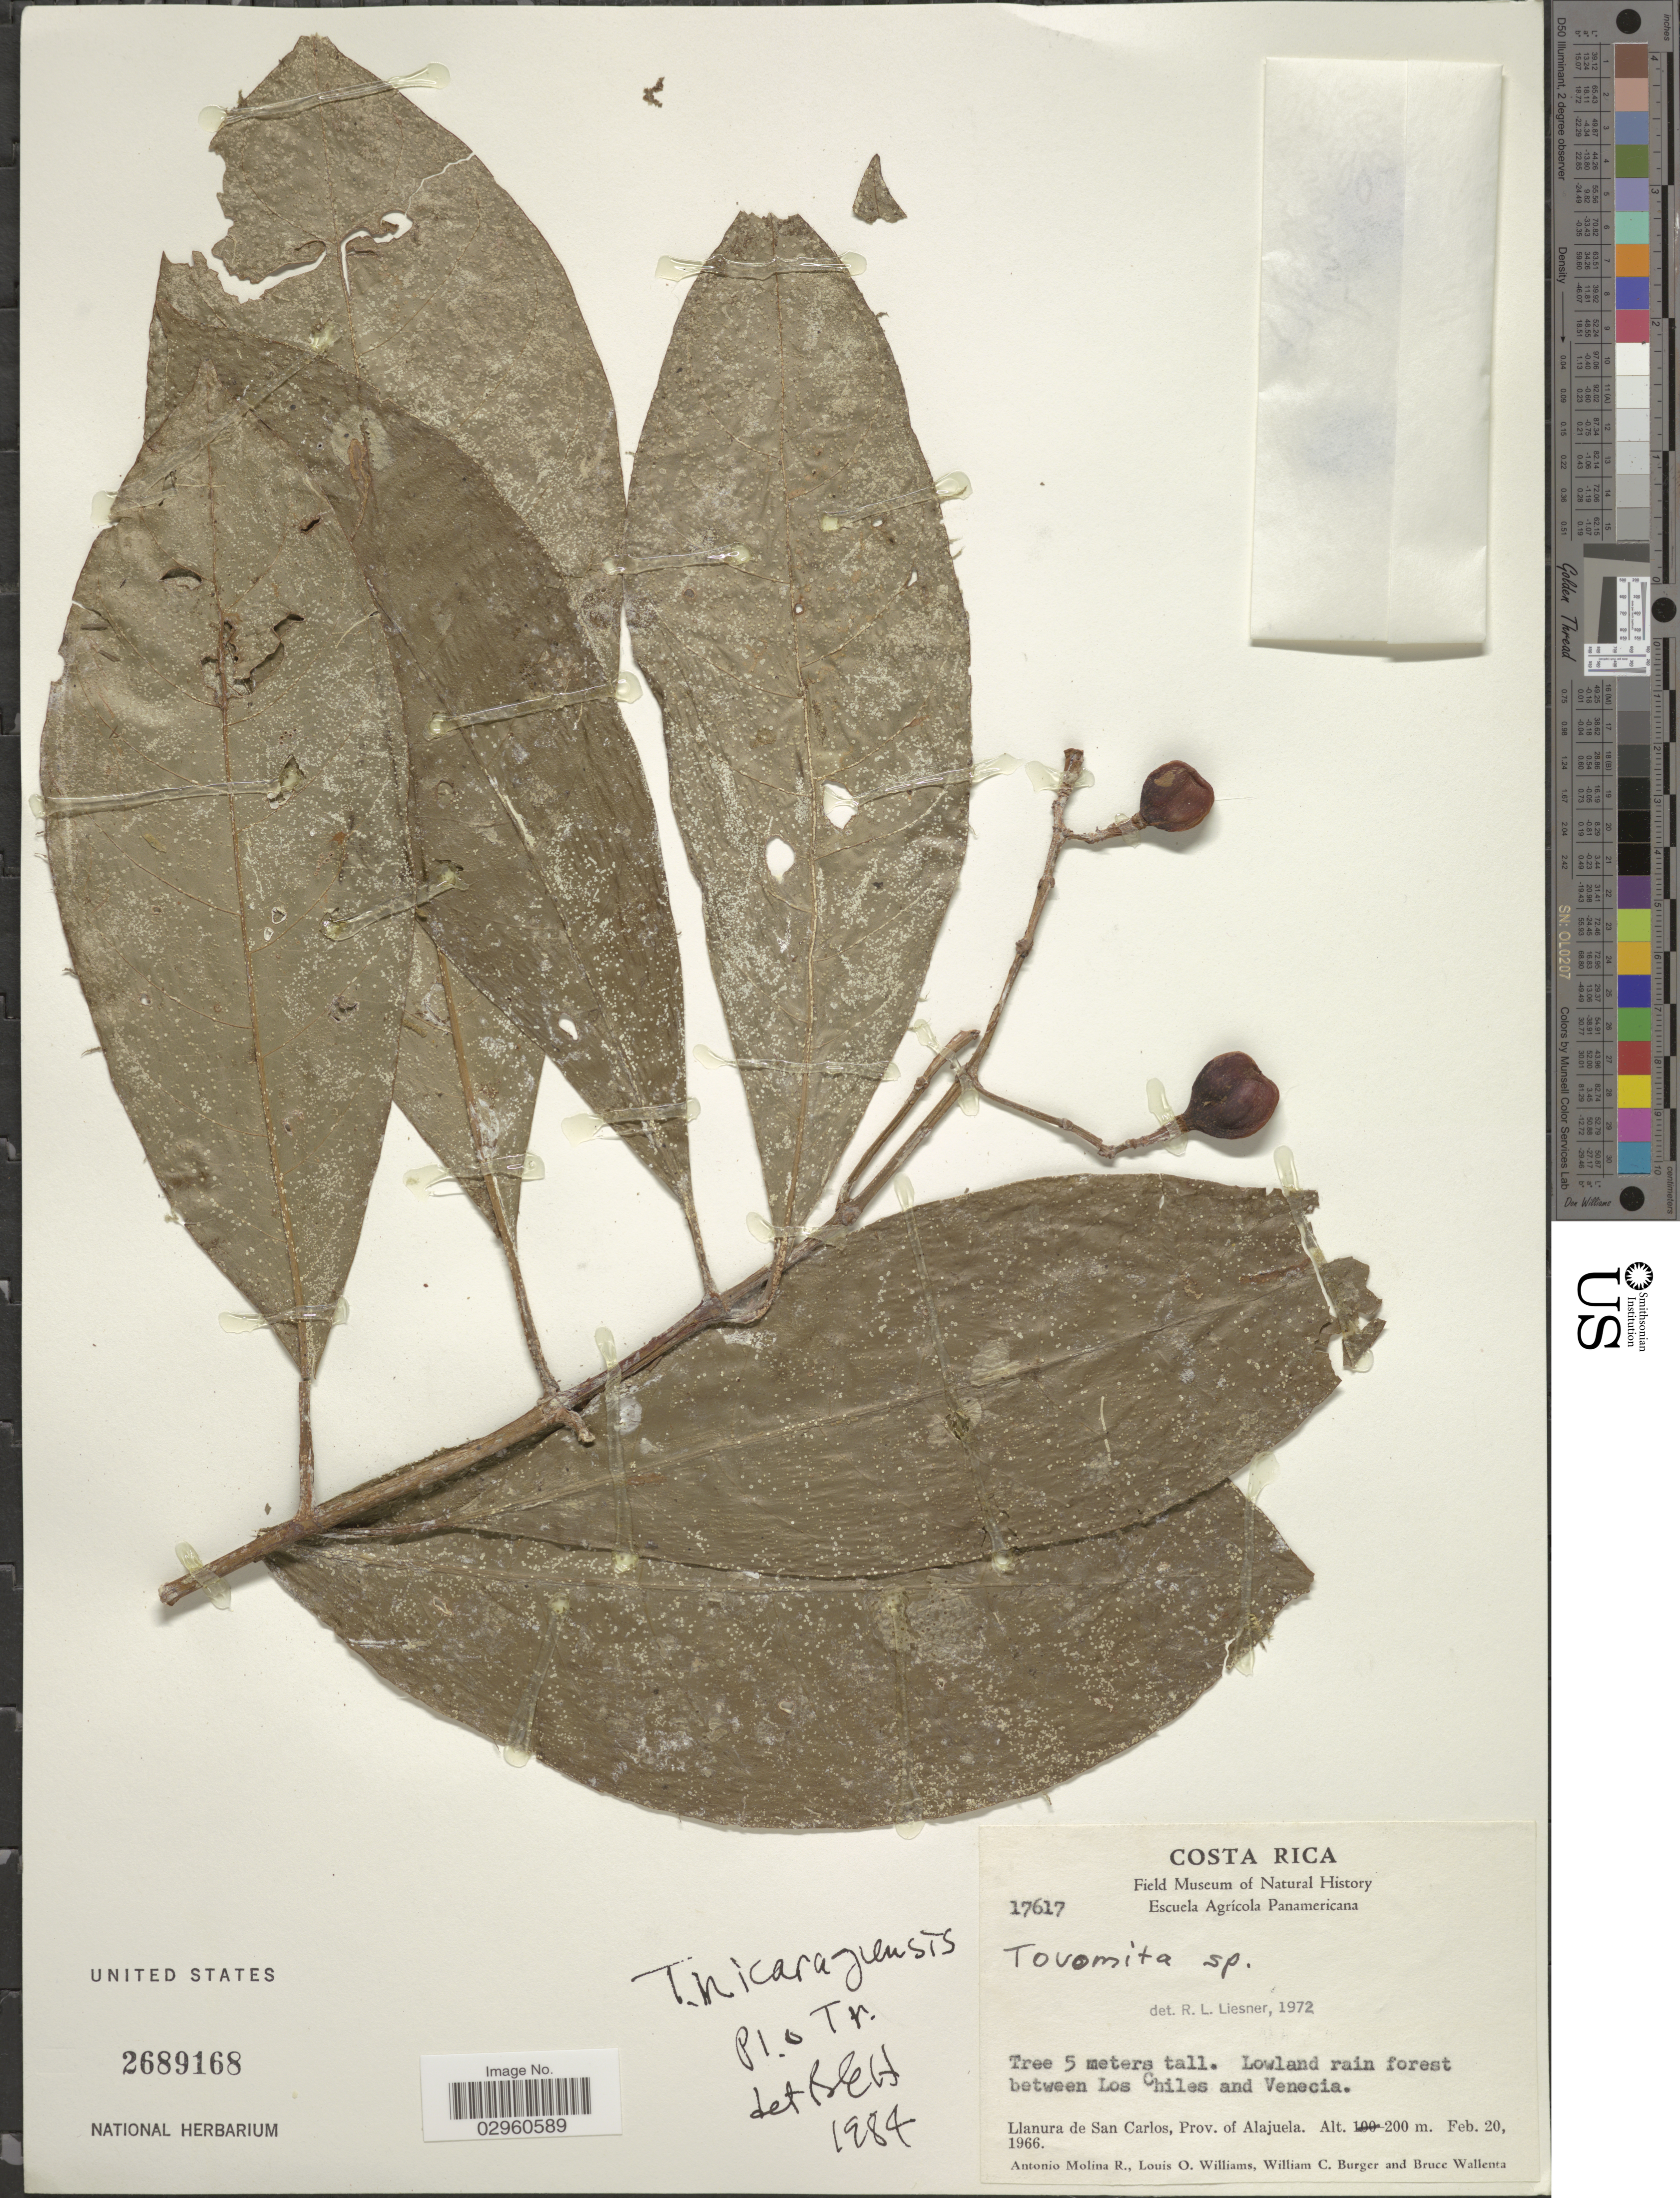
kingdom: Plantae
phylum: Tracheophyta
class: Magnoliopsida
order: Malpighiales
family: Clusiaceae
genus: Chrysochlamys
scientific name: Chrysochlamys nicaraguensis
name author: (Oerst. et al.) Hemsl.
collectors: A. Molina R., L. O. Williams, W. Burger & B. Wallenta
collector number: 17617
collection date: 1966-02-20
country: Costa Rica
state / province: Alajuela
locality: Lowland rain forest between Los Chiles and Venecia. Llanura de San Carlos, Prov. of Alajuela.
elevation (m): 200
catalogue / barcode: US 2689168